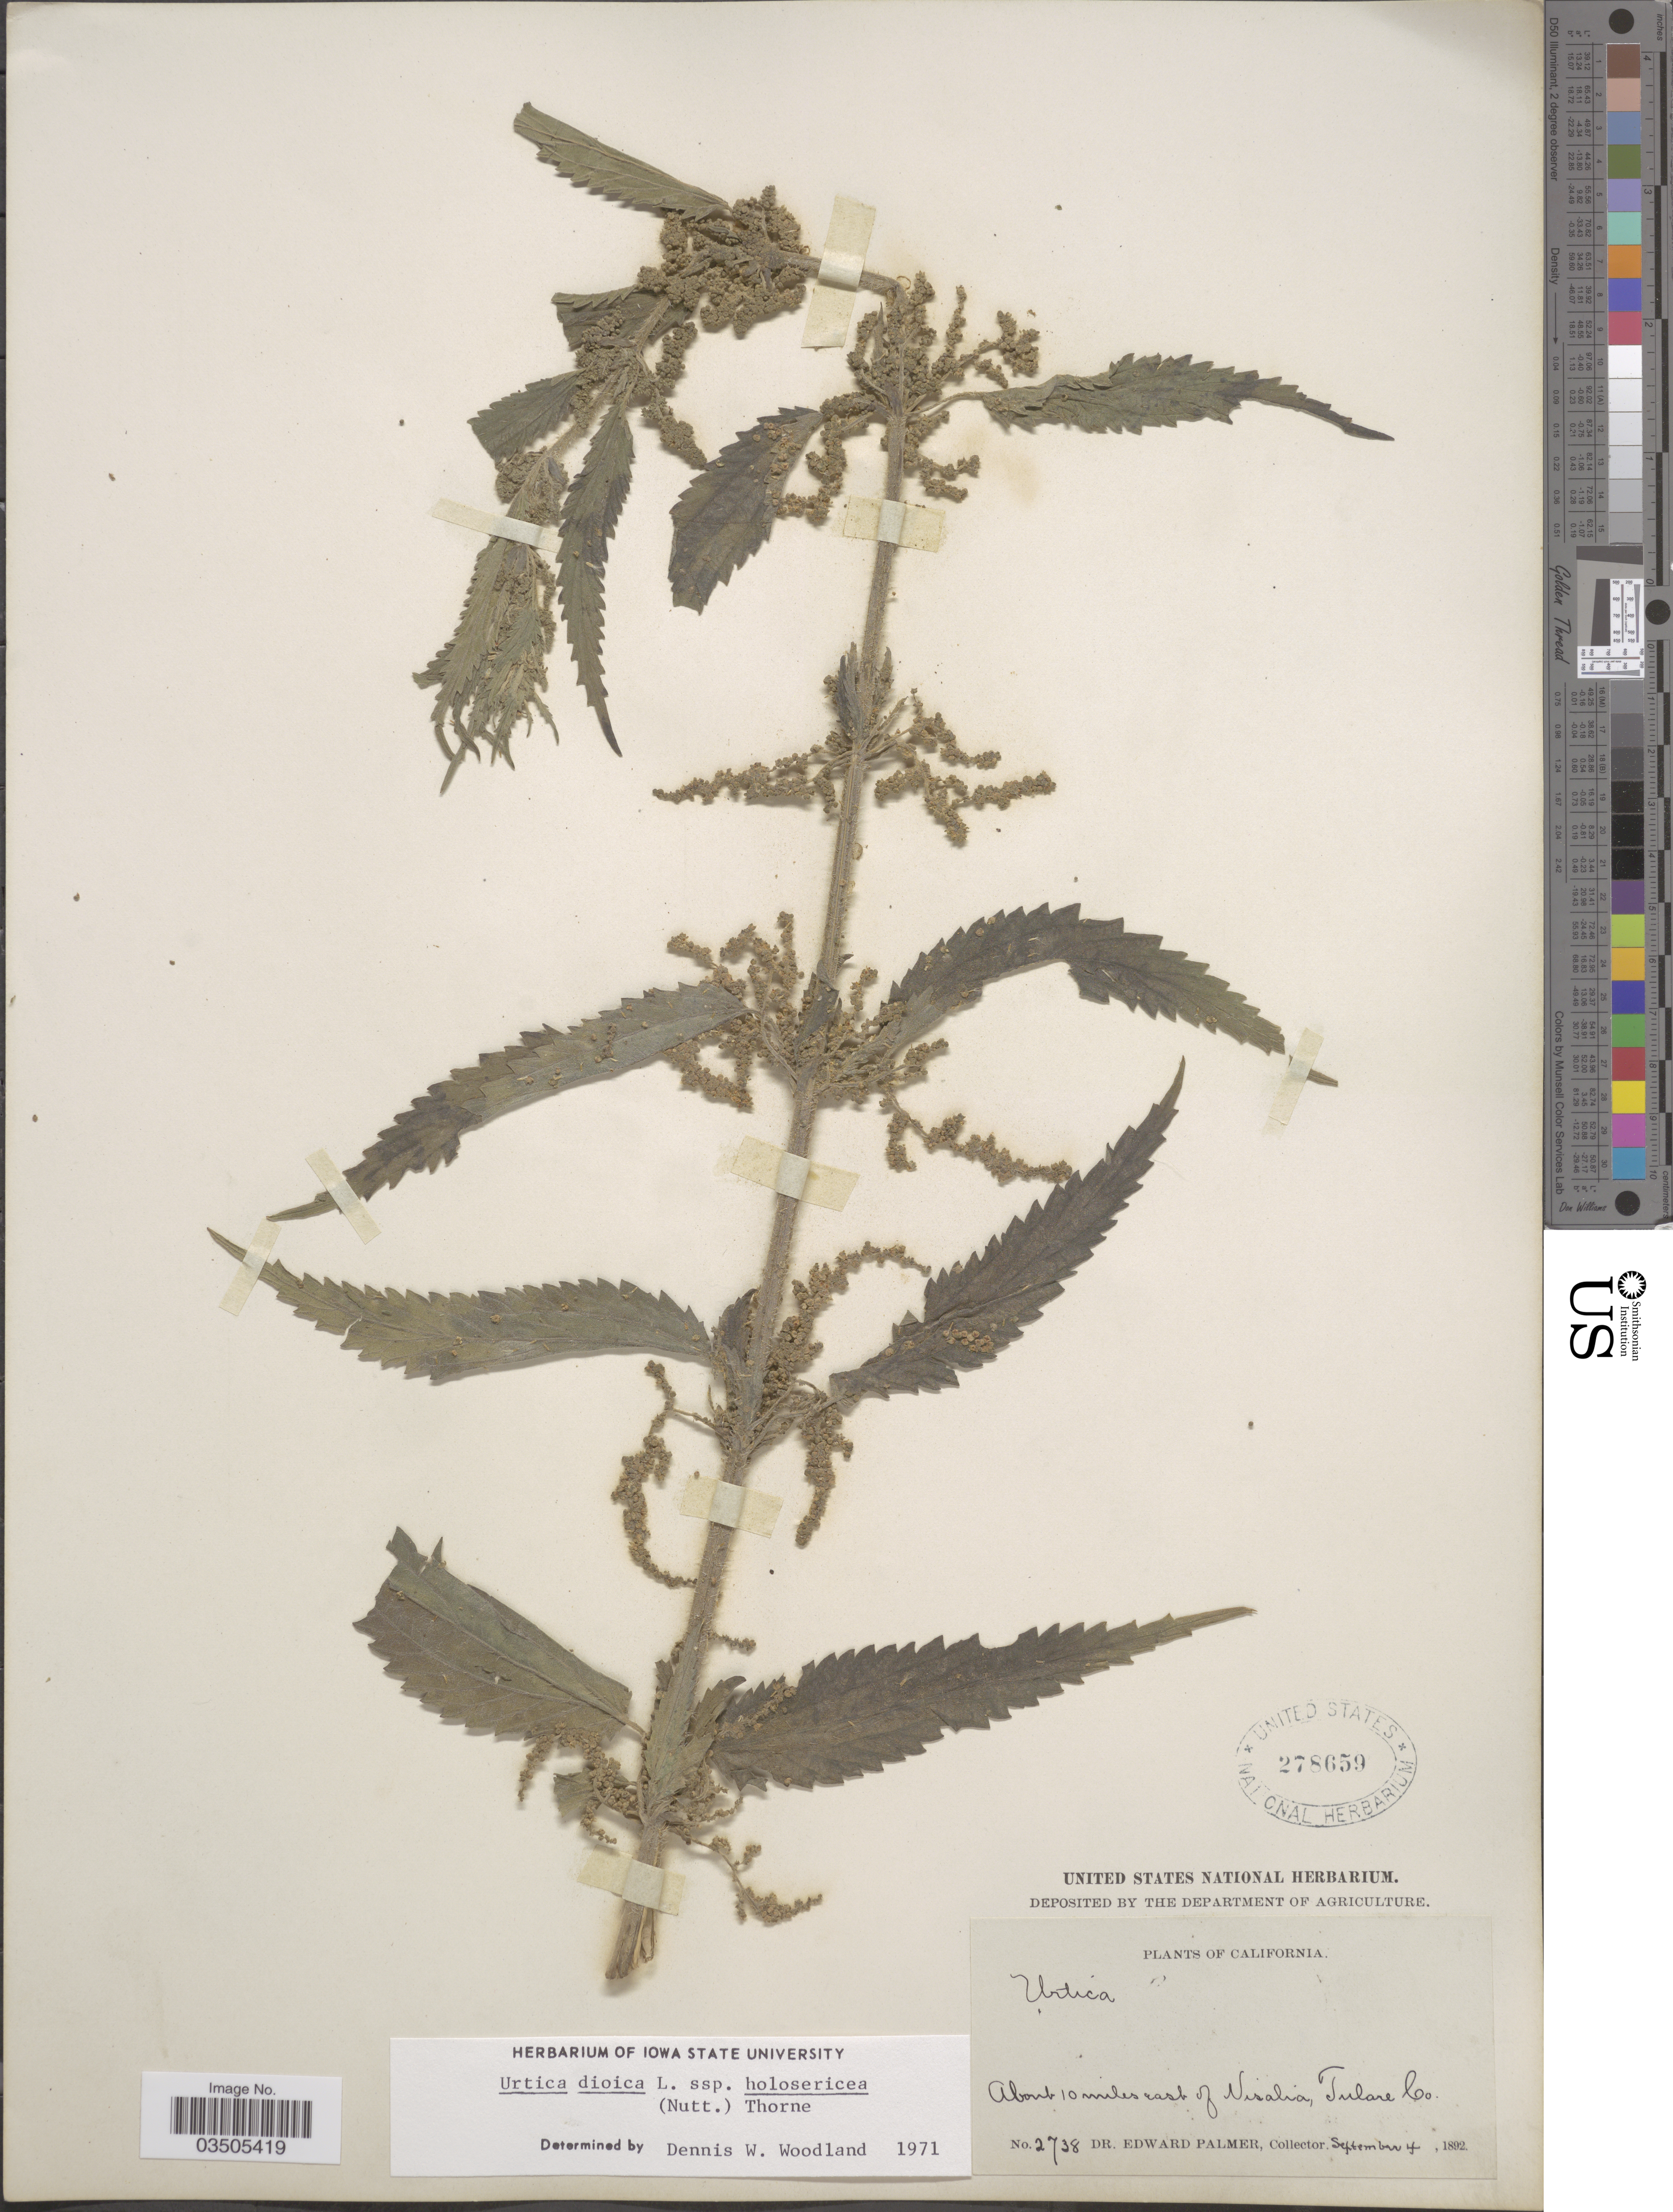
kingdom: Plantae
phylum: Tracheophyta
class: Magnoliopsida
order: Rosales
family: Urticaceae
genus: Urtica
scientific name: Urtica dioica subsp. holosericea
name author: (Nutt.) Thorne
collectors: E. Palmer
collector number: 2738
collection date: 1892-09-04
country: United States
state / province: California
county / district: Tulare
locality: About 10 miles east of Visalia, Tulare Co.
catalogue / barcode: US 278659